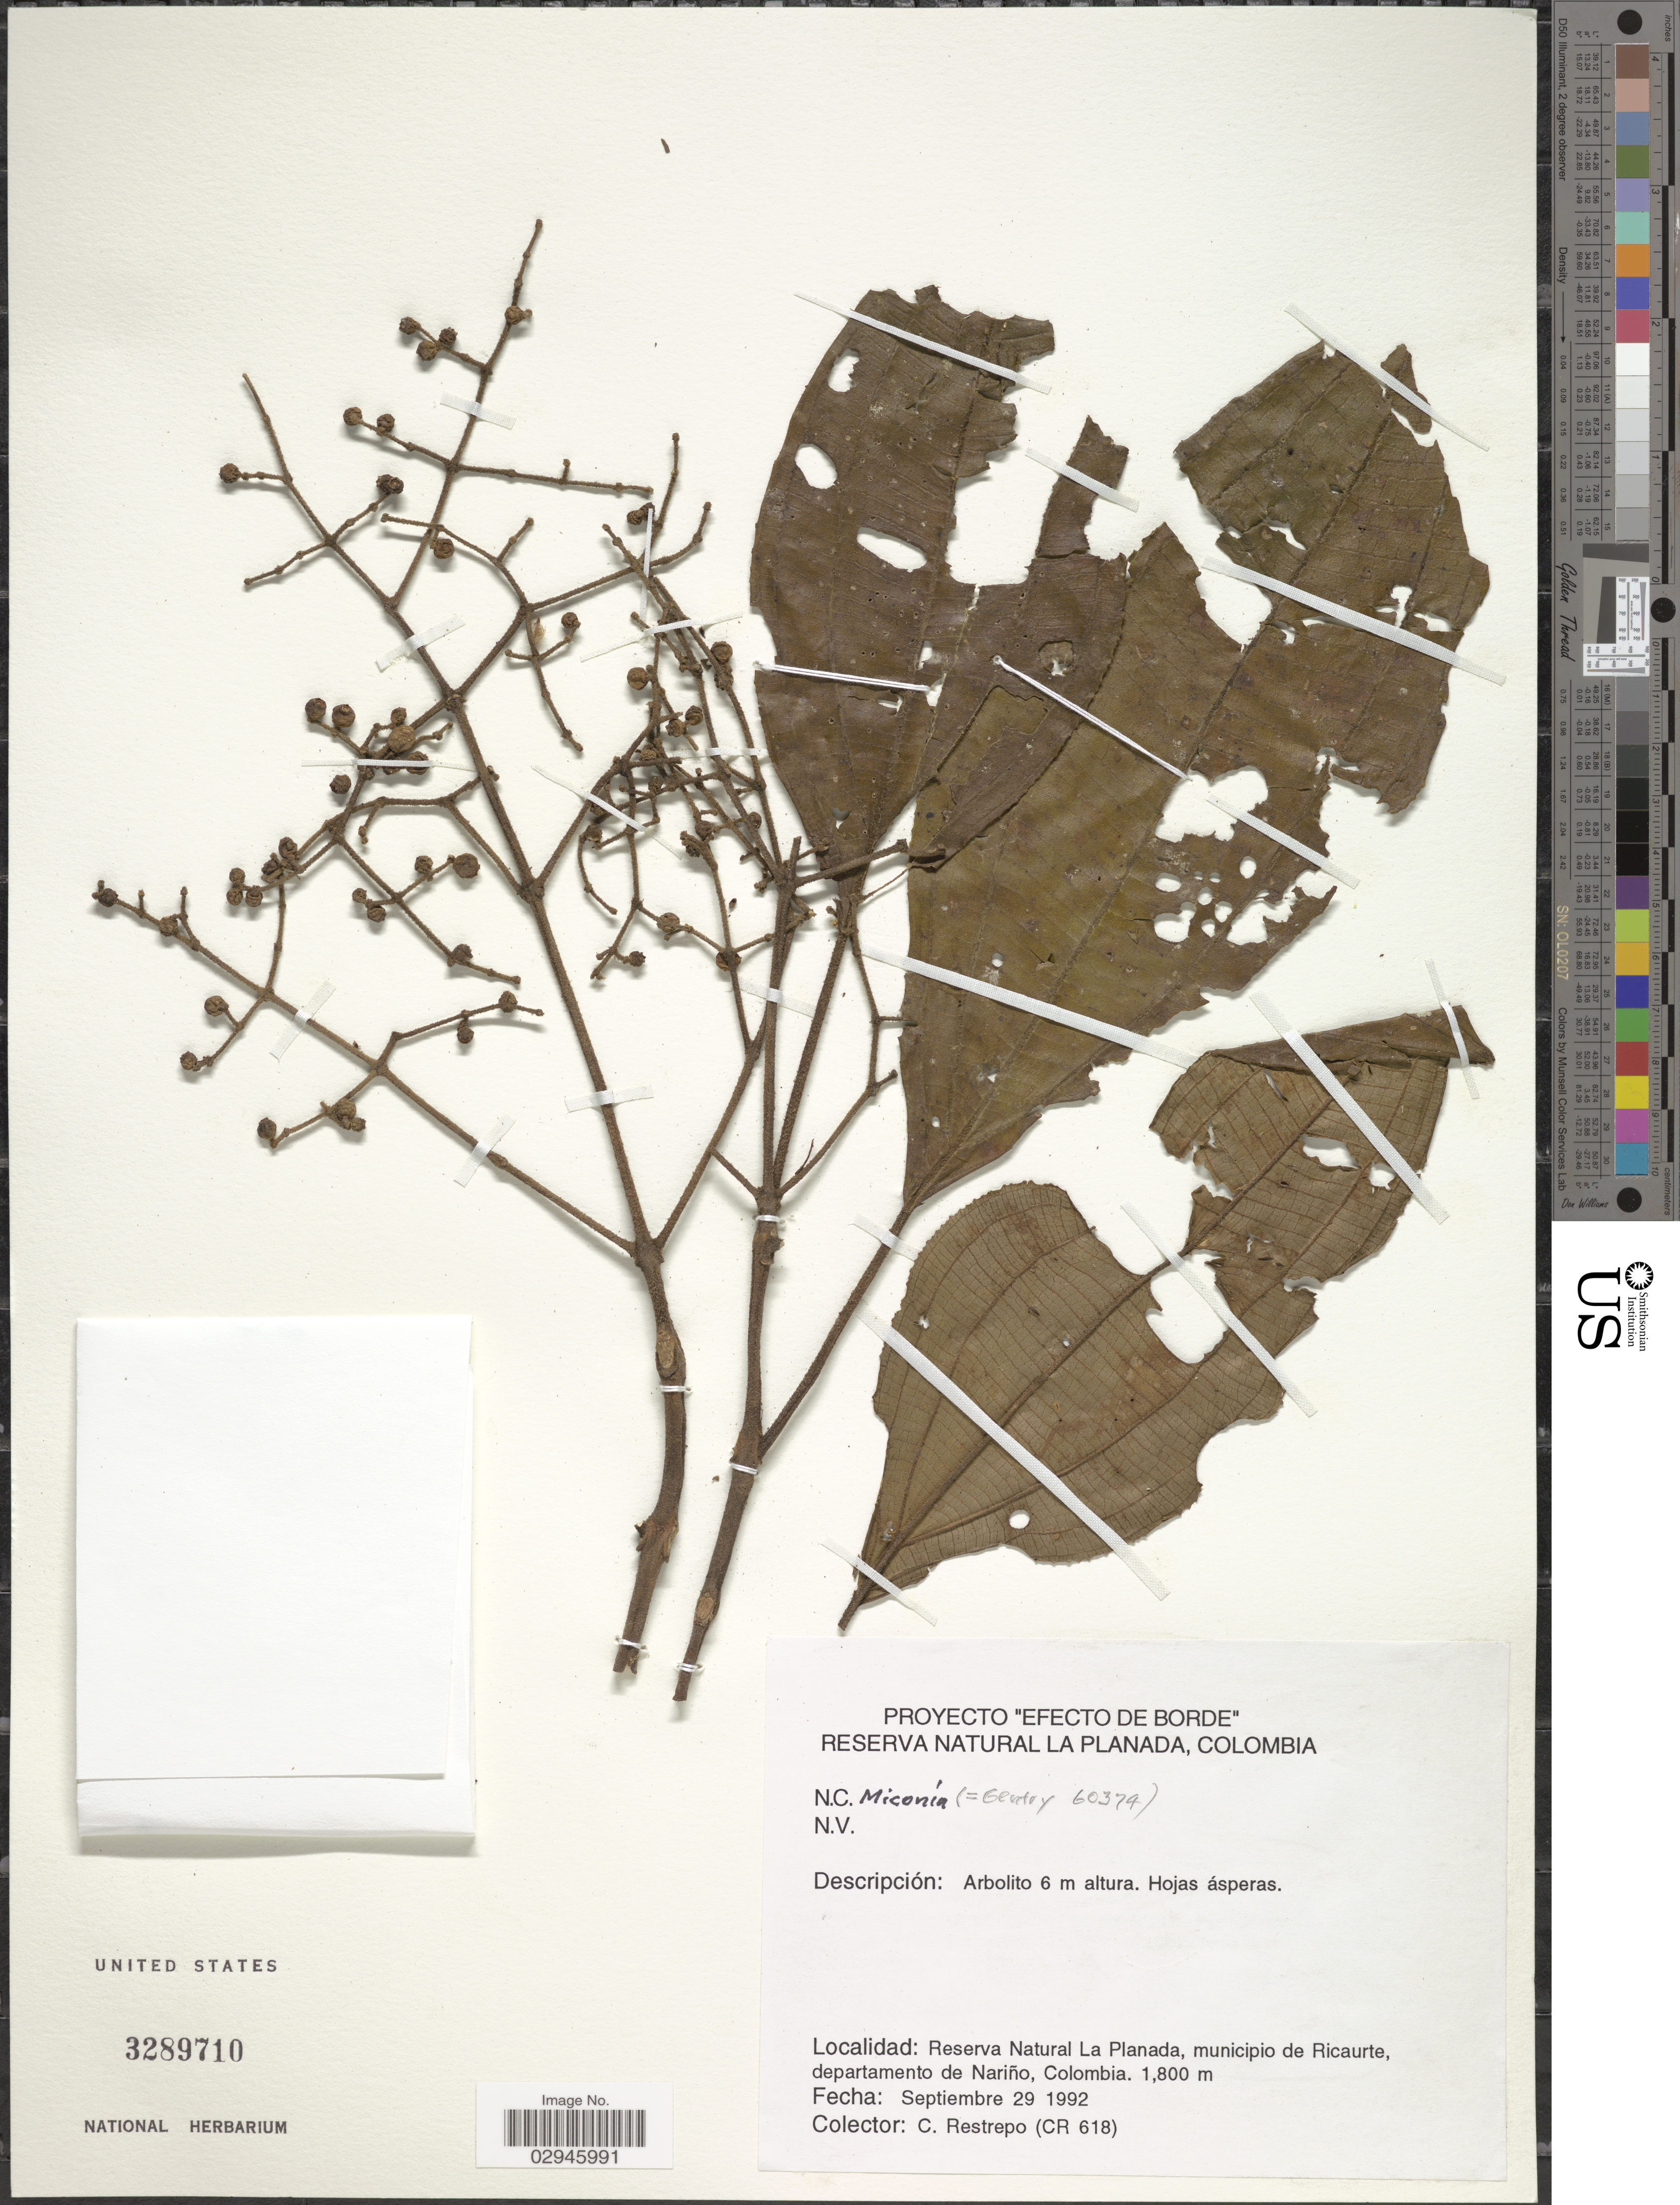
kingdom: Plantae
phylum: Tracheophyta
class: Magnoliopsida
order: Myrtales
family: Melastomataceae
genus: Miconia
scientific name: Miconia sp.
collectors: C. Restrepo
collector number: CR 618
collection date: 1992-09-29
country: Colombia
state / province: Nariño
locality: Reserva Natural La Planada, municipio de Ricaurte, departamento de Nariño.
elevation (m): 1800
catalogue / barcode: US 3289710